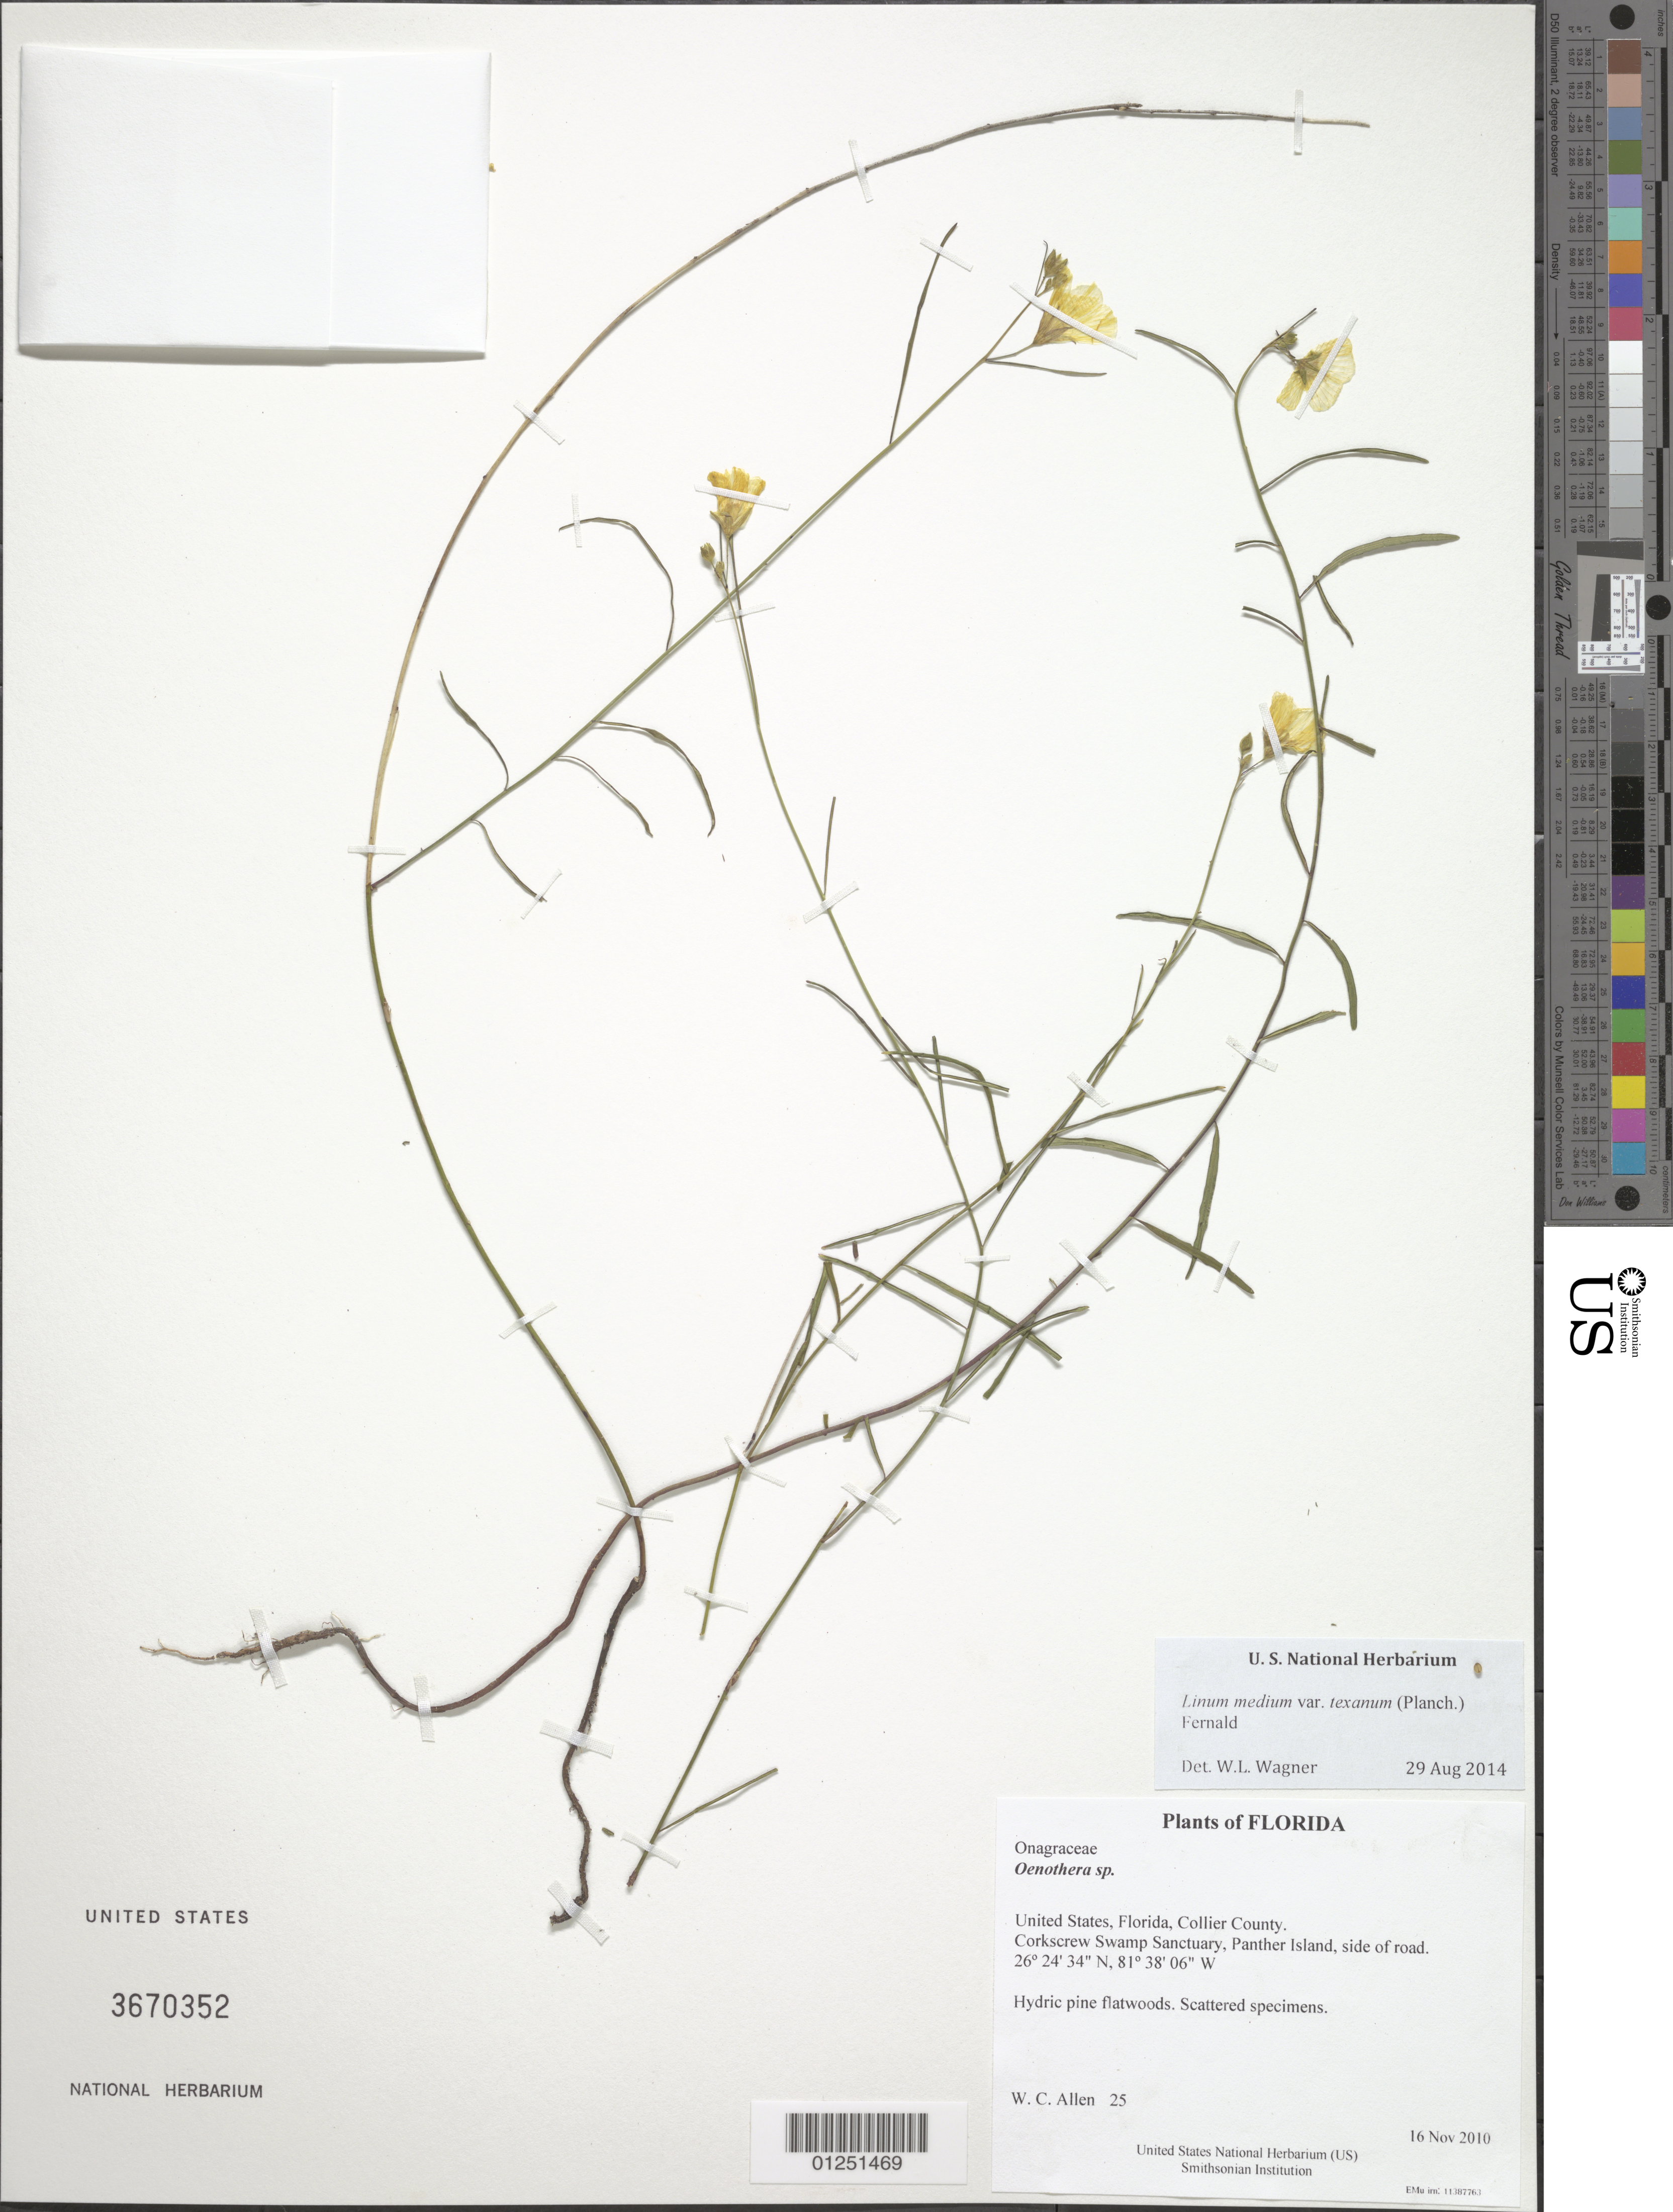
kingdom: Plantae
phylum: Tracheophyta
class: Magnoliopsida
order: Malpighiales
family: Linaceae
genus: Linum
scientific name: Linum medium var. texanum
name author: (Planch.) Fernald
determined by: Wagner, W. L., (BOT), Smithsonian Institution - National Museum of Natural History (UNITED STATES)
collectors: W. C. Allen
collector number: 25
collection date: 2010-11-16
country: United States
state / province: Florida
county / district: Collier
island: Panther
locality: Corkscrew Swamp Sanctuary, side of road.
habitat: Hydric pine flatwoods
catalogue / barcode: US 3670352